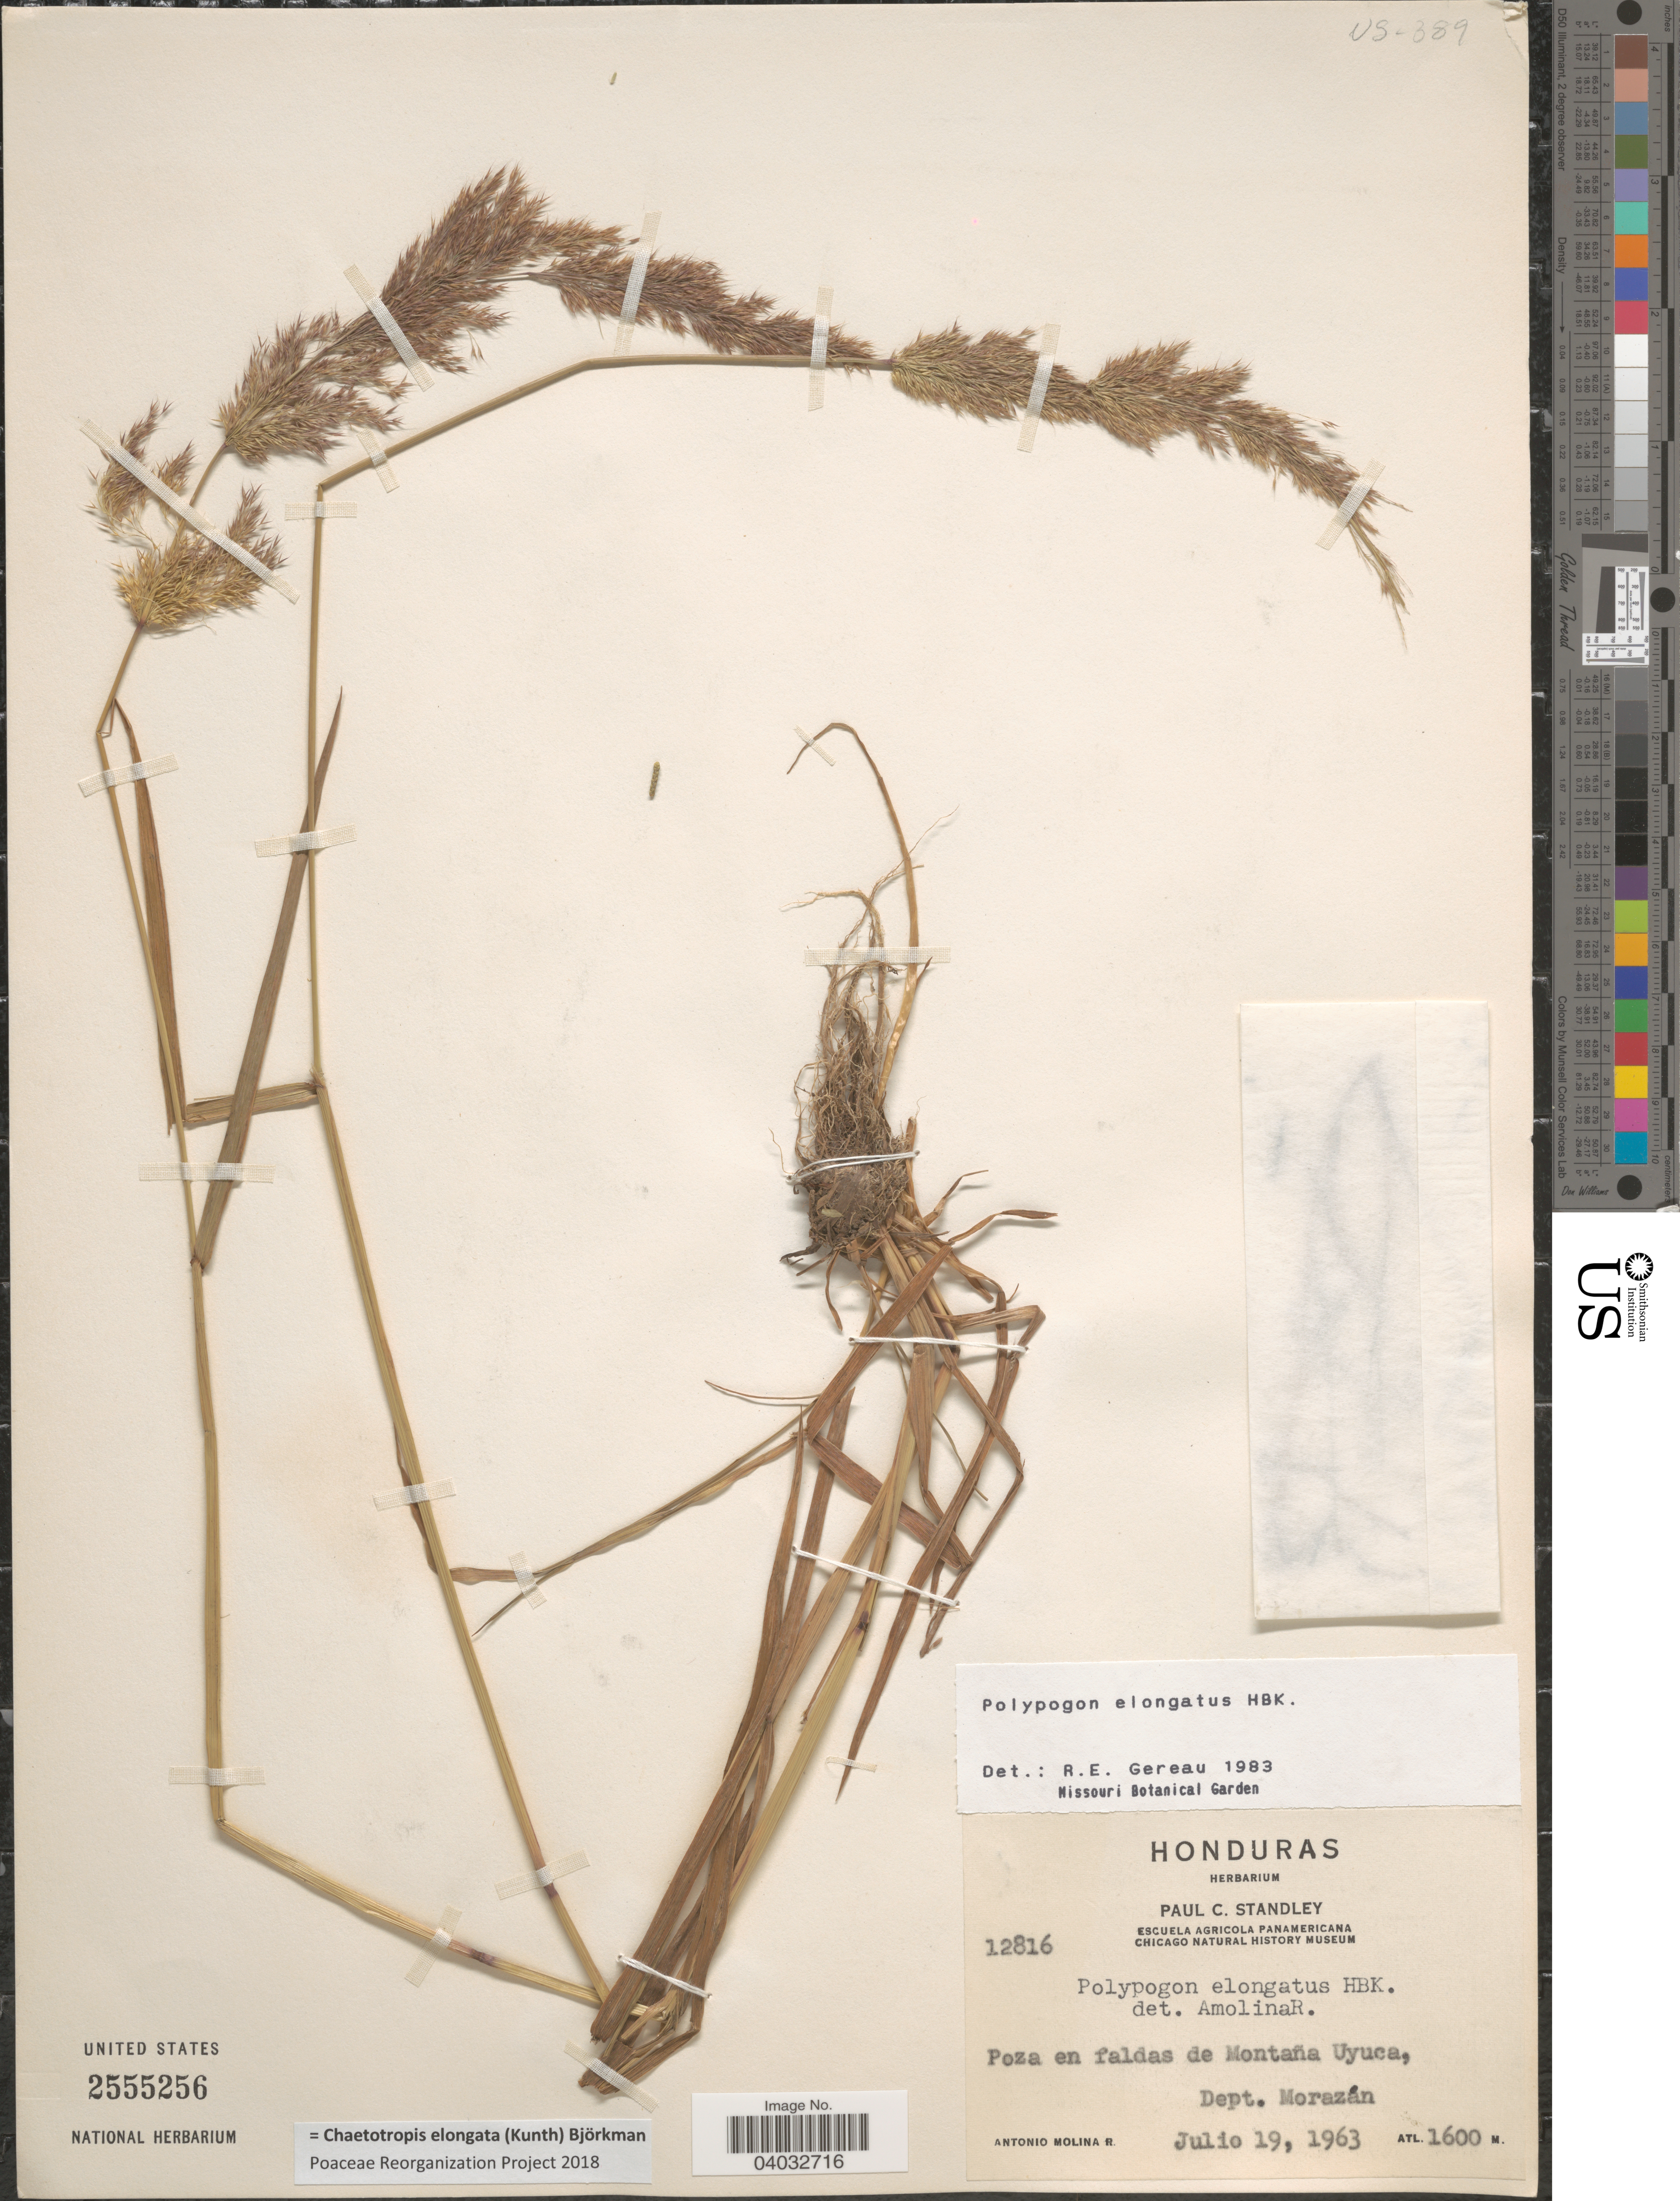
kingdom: Plantae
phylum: Tracheophyta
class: Liliopsida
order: Poales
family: Poaceae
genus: Chaetotropis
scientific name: Chaetotropis elongata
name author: (Kunth) Björkman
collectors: A. Molina R.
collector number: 12816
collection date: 1963-07-19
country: Honduras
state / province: Fco. Morazán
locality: Poza en faldas de Montaña Uyuca, Dept. Morazán.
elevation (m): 1600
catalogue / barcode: US 2555256